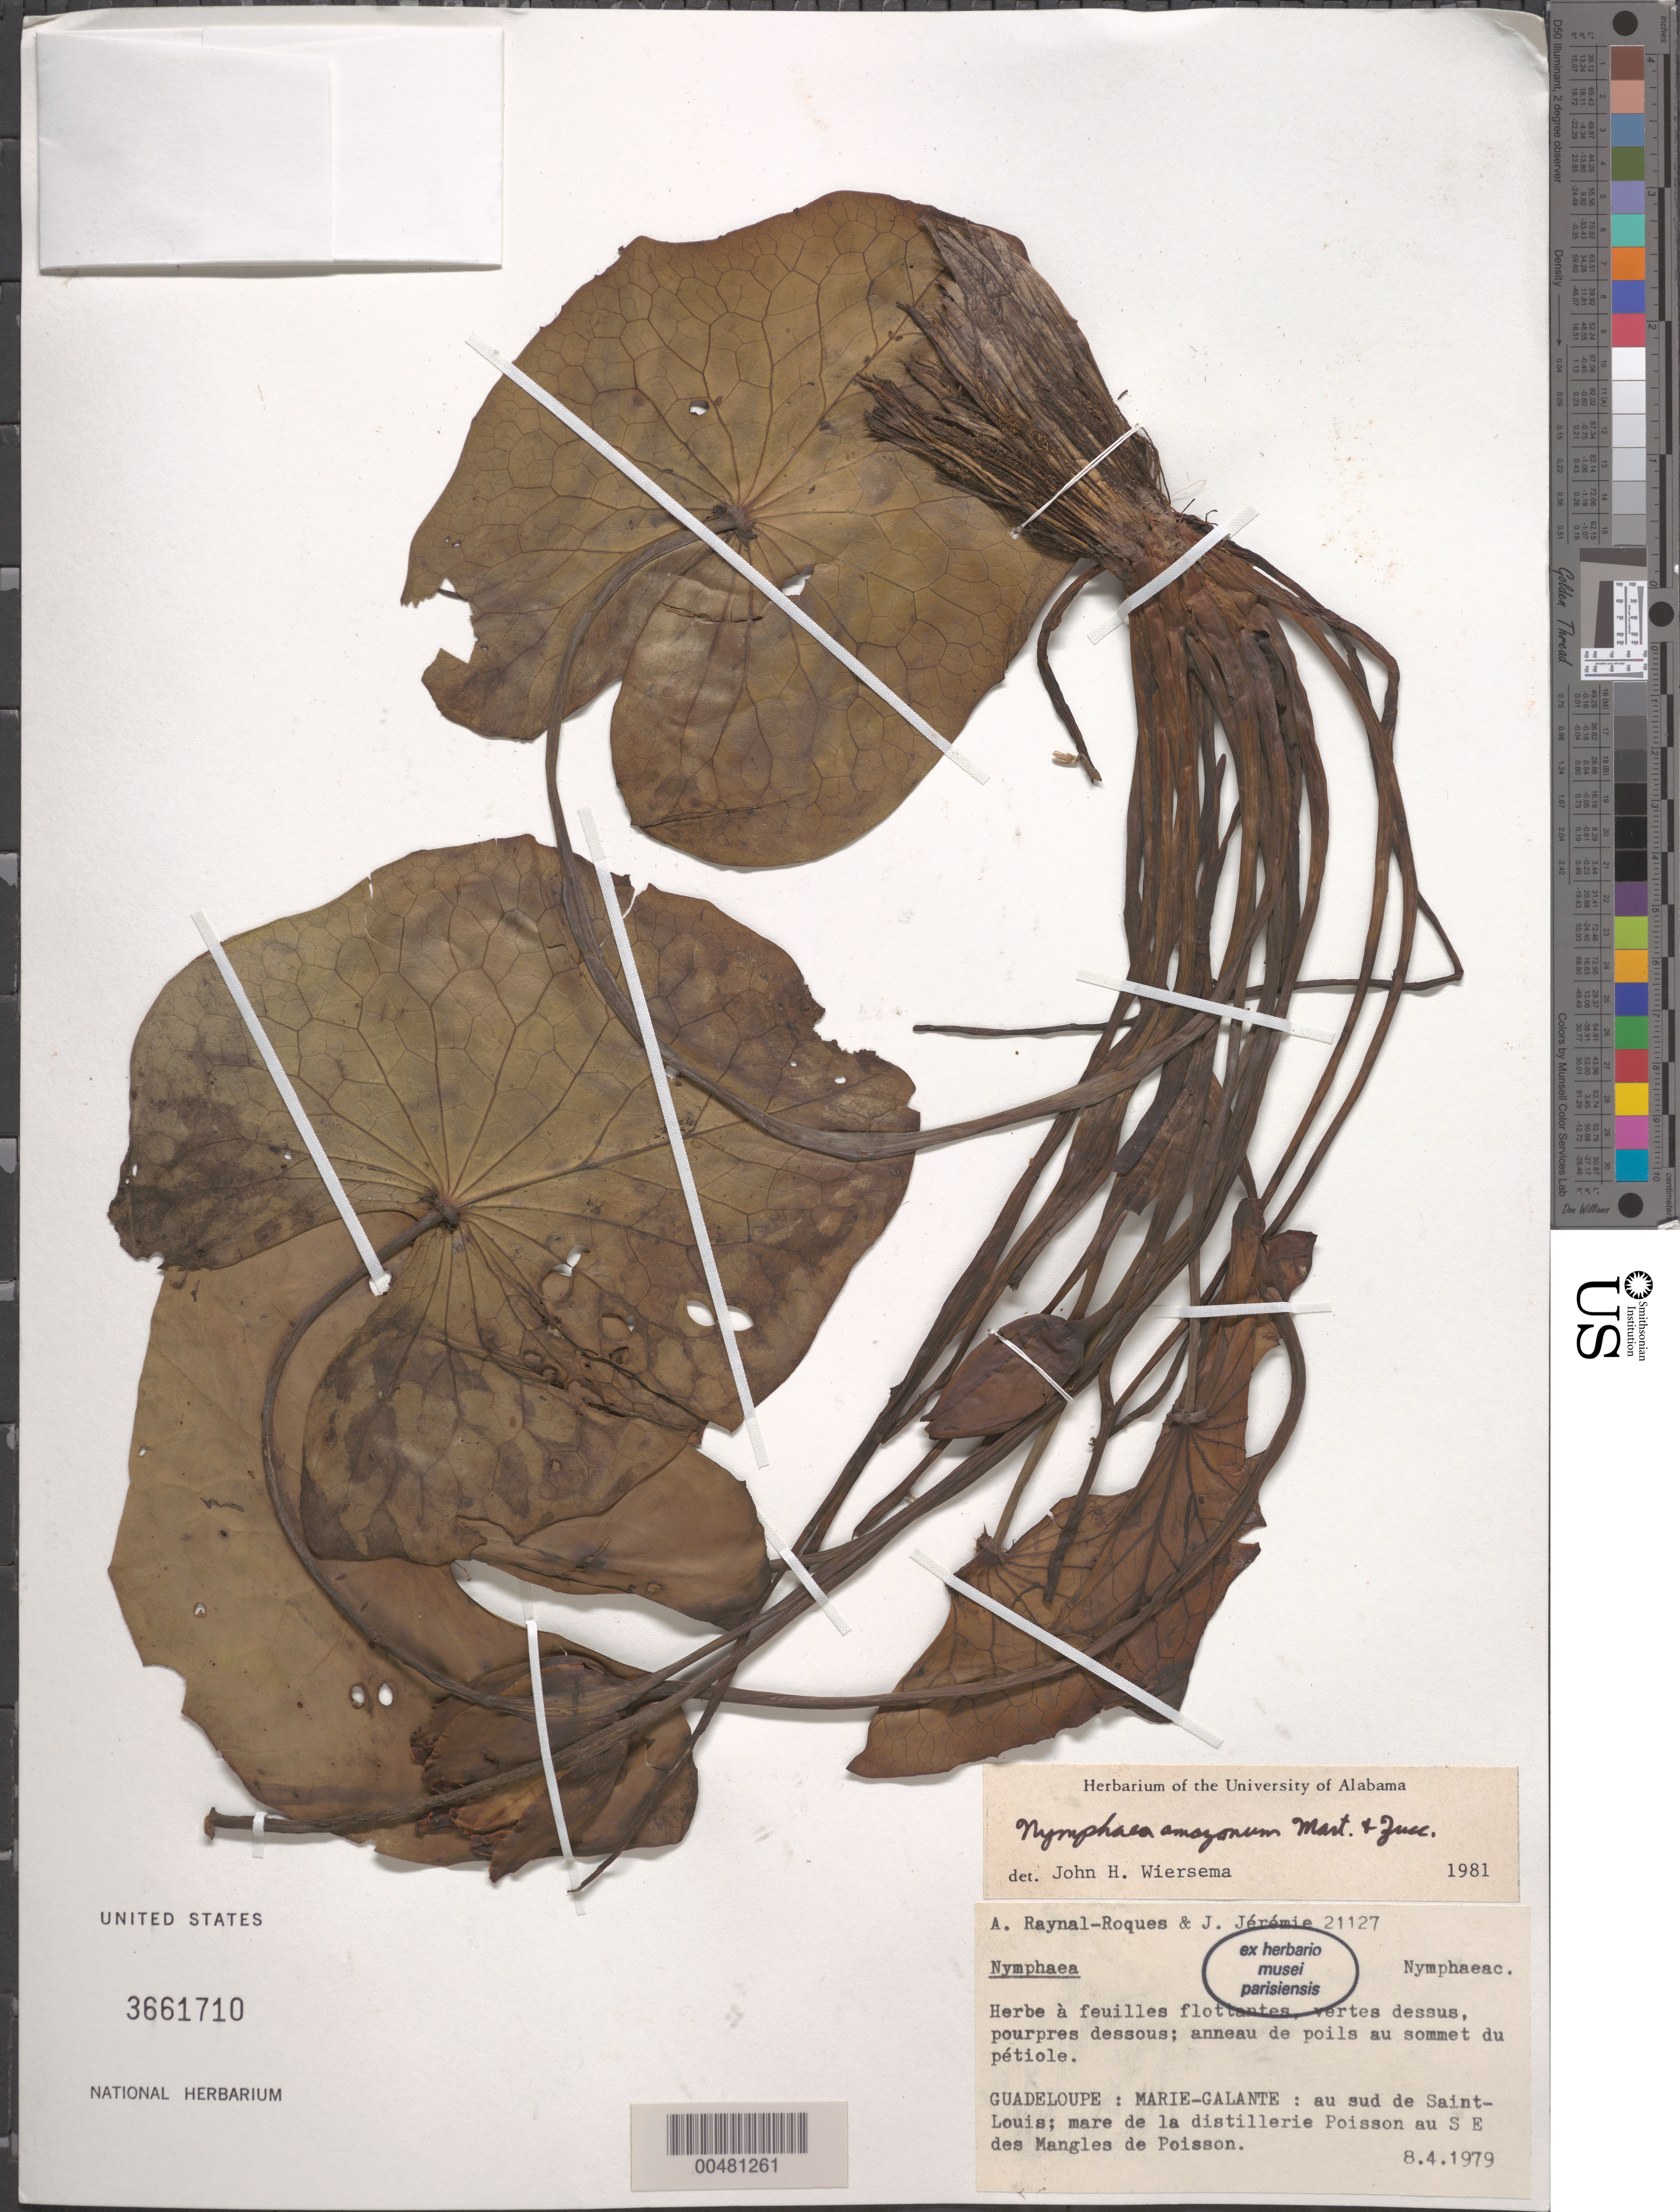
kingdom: Plantae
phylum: Tracheophyta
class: Magnoliopsida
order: Nymphaeales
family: Nymphaeaceae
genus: Nymphaea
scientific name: Nymphaea amazonum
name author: Mart. & Zucc.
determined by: Wiersema, John H.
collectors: A. M. Raynal & J. Jérémie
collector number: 21127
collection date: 1979-04-08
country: Guadeloupe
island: Marie Galante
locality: Saint-Louis, aud sud; mare de la distillerie Poisson au SE des Mangles de Poisson.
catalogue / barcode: US 3661710